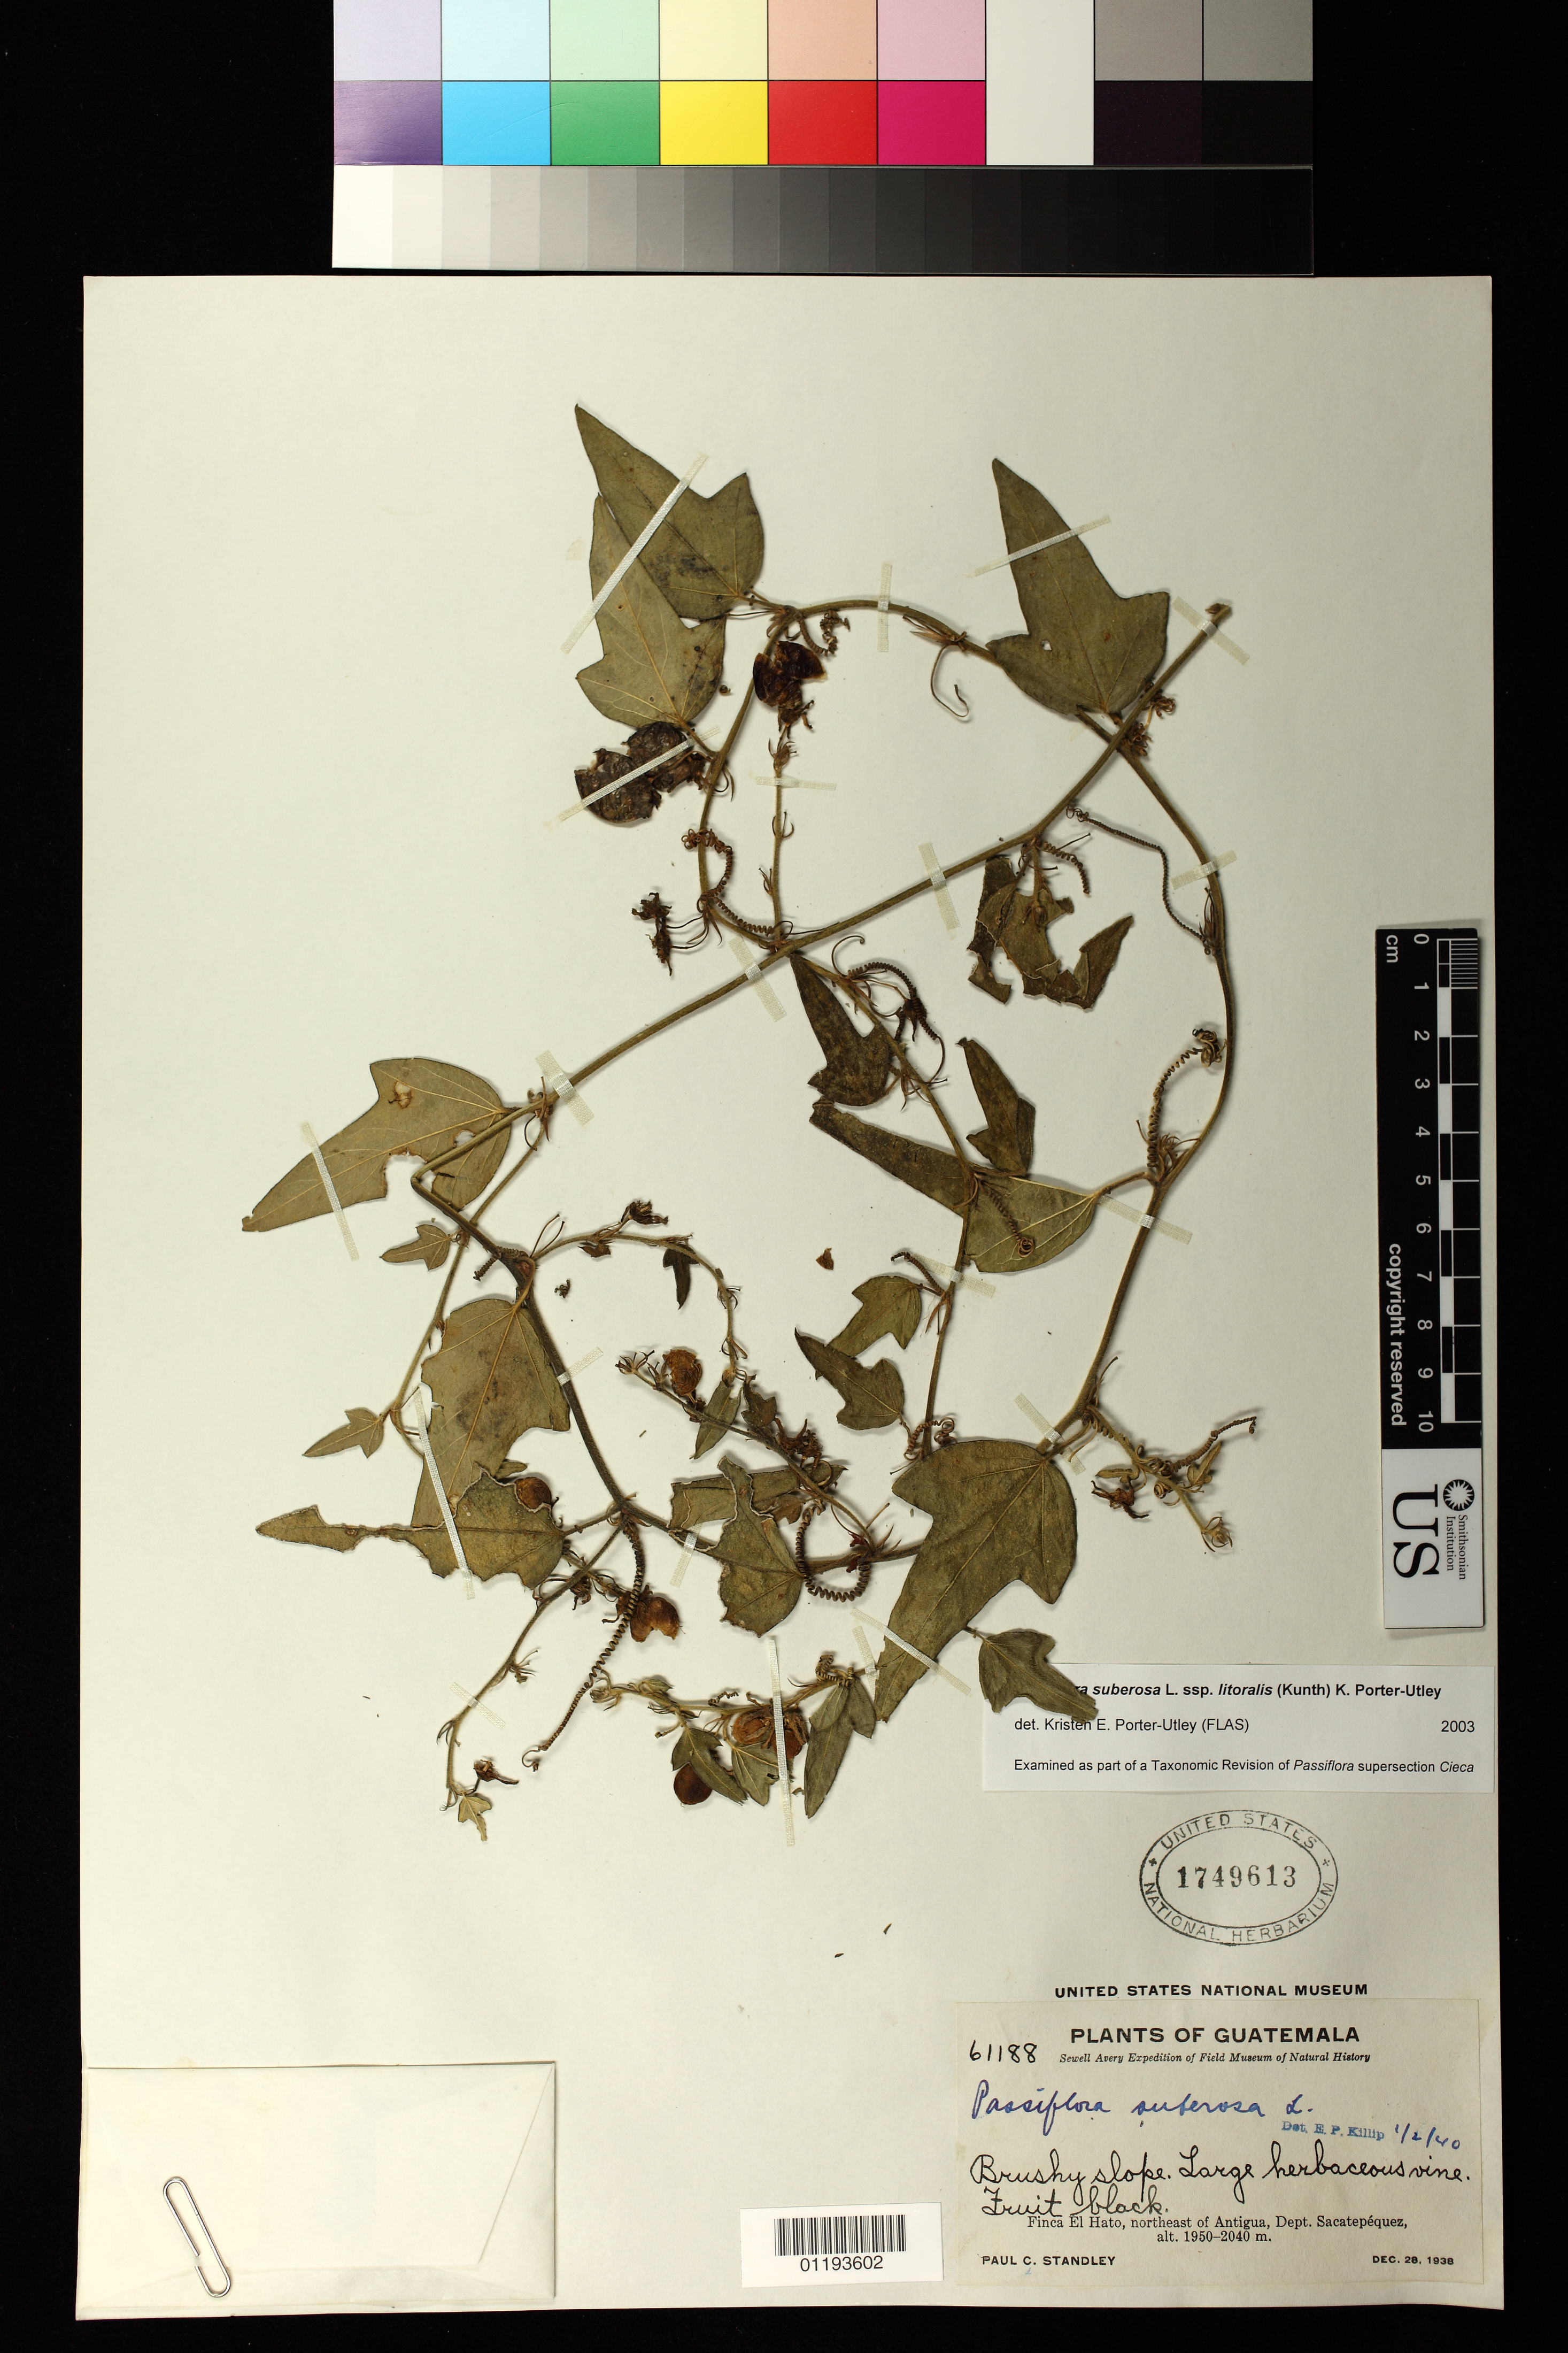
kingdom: Plantae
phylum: Tracheophyta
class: Magnoliopsida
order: Malpighiales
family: Passifloraceae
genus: Passiflora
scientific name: Passiflora suberosa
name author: L.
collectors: P. C. Standley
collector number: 61188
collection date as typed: Dec 28 1938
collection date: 1938-12-28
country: Guatemala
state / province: Sacatepéquez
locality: Finca El Hato, northeast of Antigua, Dept. Sacatapequez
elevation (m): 1950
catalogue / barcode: US 1749613